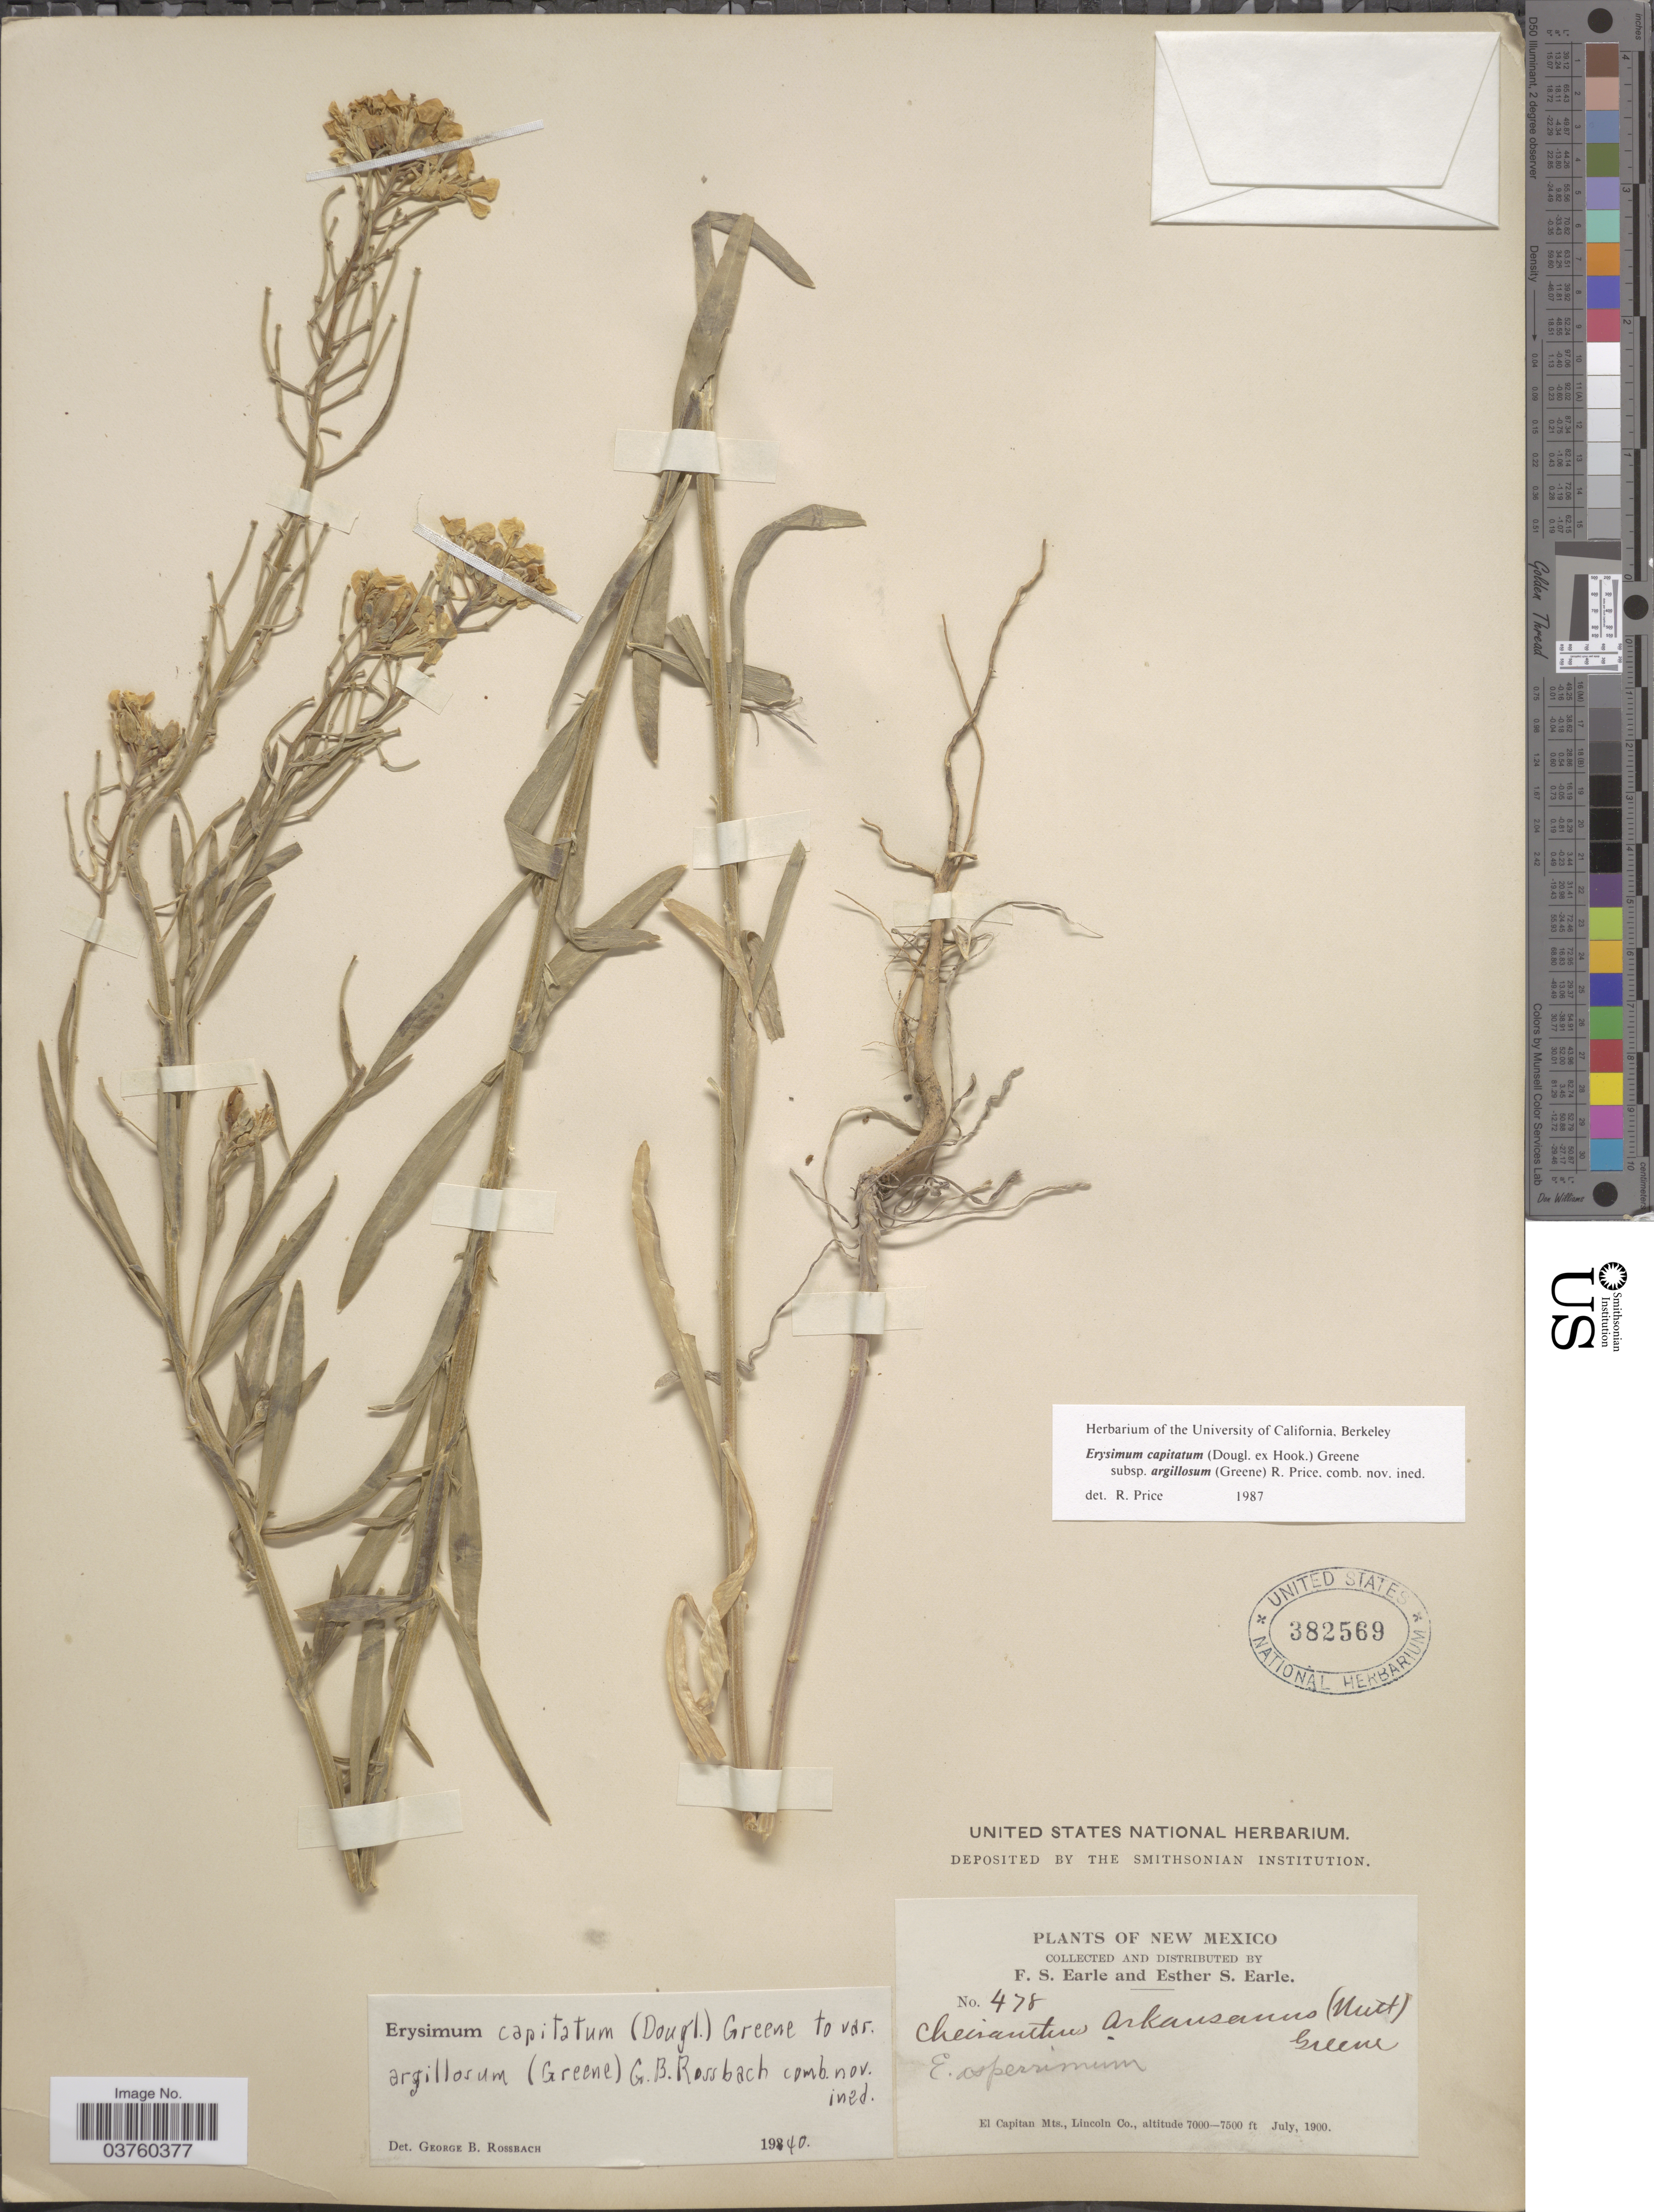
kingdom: Plantae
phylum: Tracheophyta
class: Magnoliopsida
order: Brassicales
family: Brassicaceae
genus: Erysimum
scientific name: Erysimum capitatum subsp. argillosum (Greene) R.A. Price comb. nov. ined.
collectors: F. S. Earle & E. S. Earle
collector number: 478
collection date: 1900-07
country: United States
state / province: New Mexico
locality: El Capitan Mts., Lincoln Co.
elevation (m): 2134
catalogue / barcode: US 382569